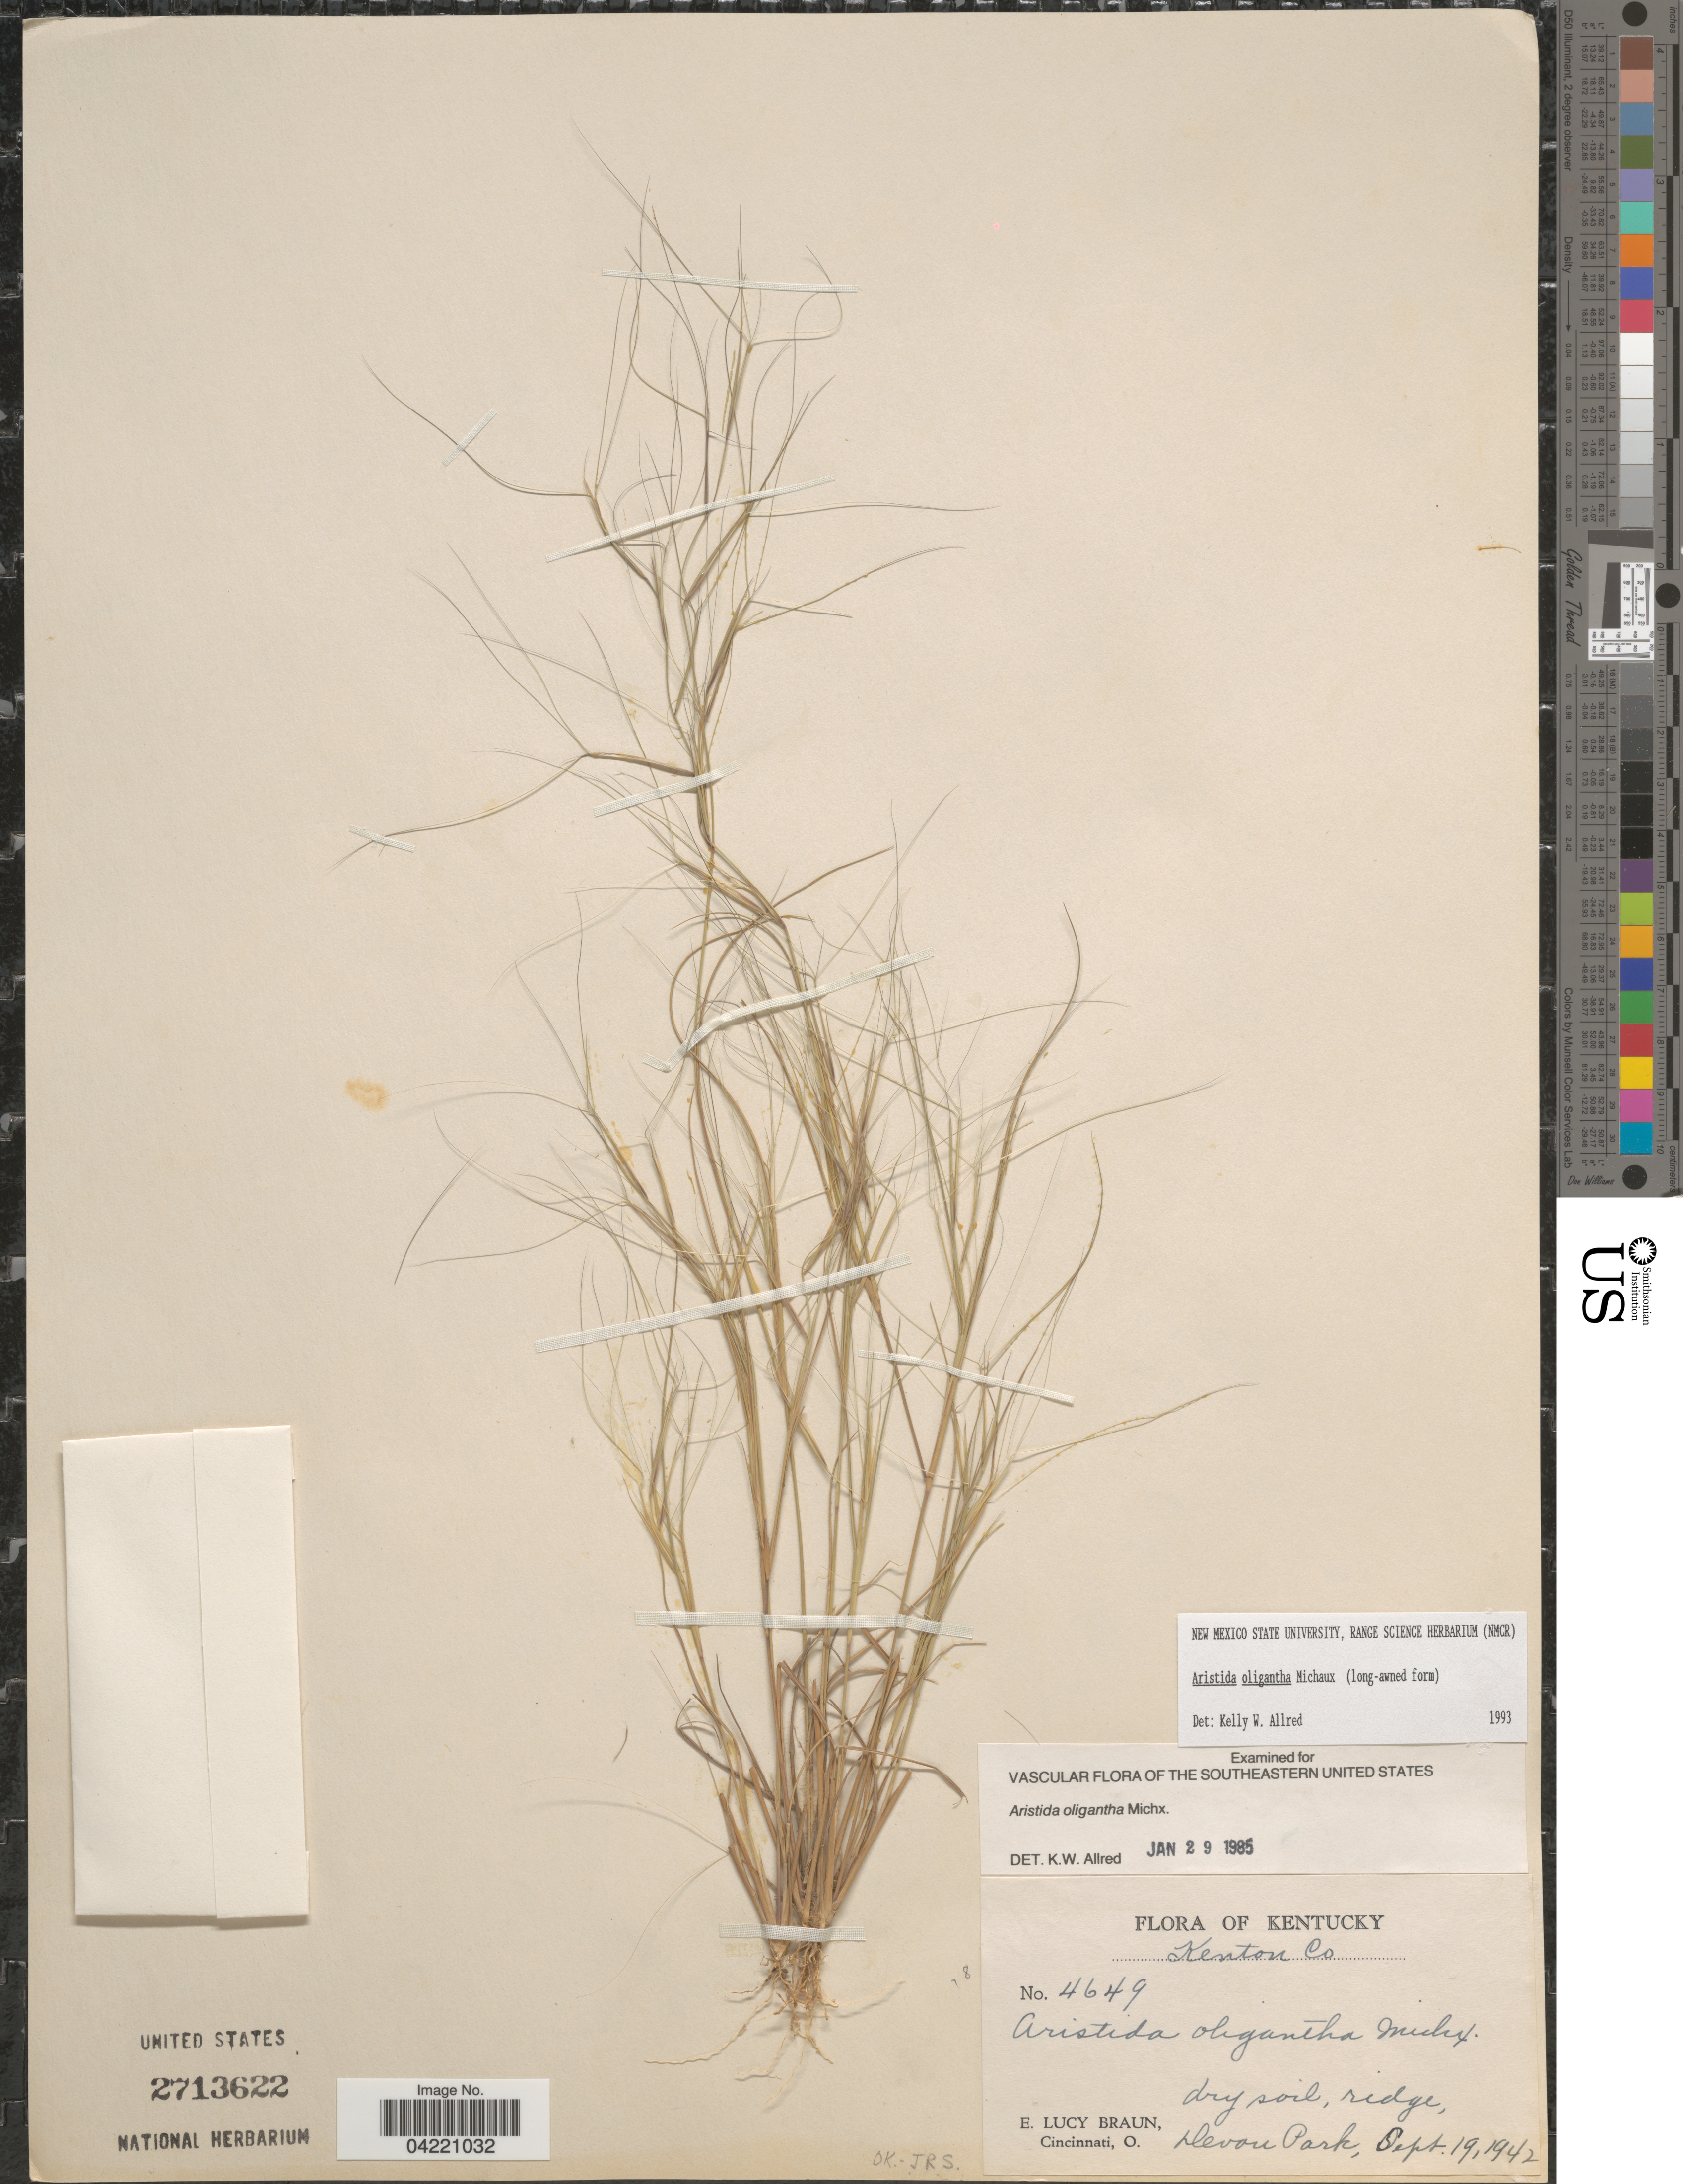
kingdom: Plantae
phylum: Tracheophyta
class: Liliopsida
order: Poales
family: Poaceae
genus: Aristida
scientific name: Aristida oligantha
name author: Michx.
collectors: E. L. Braun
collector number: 4649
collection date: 1942-09-19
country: United States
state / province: Kentucky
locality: Kenton Co. Dry soil, ridge, Devou Park.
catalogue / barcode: US 2713622